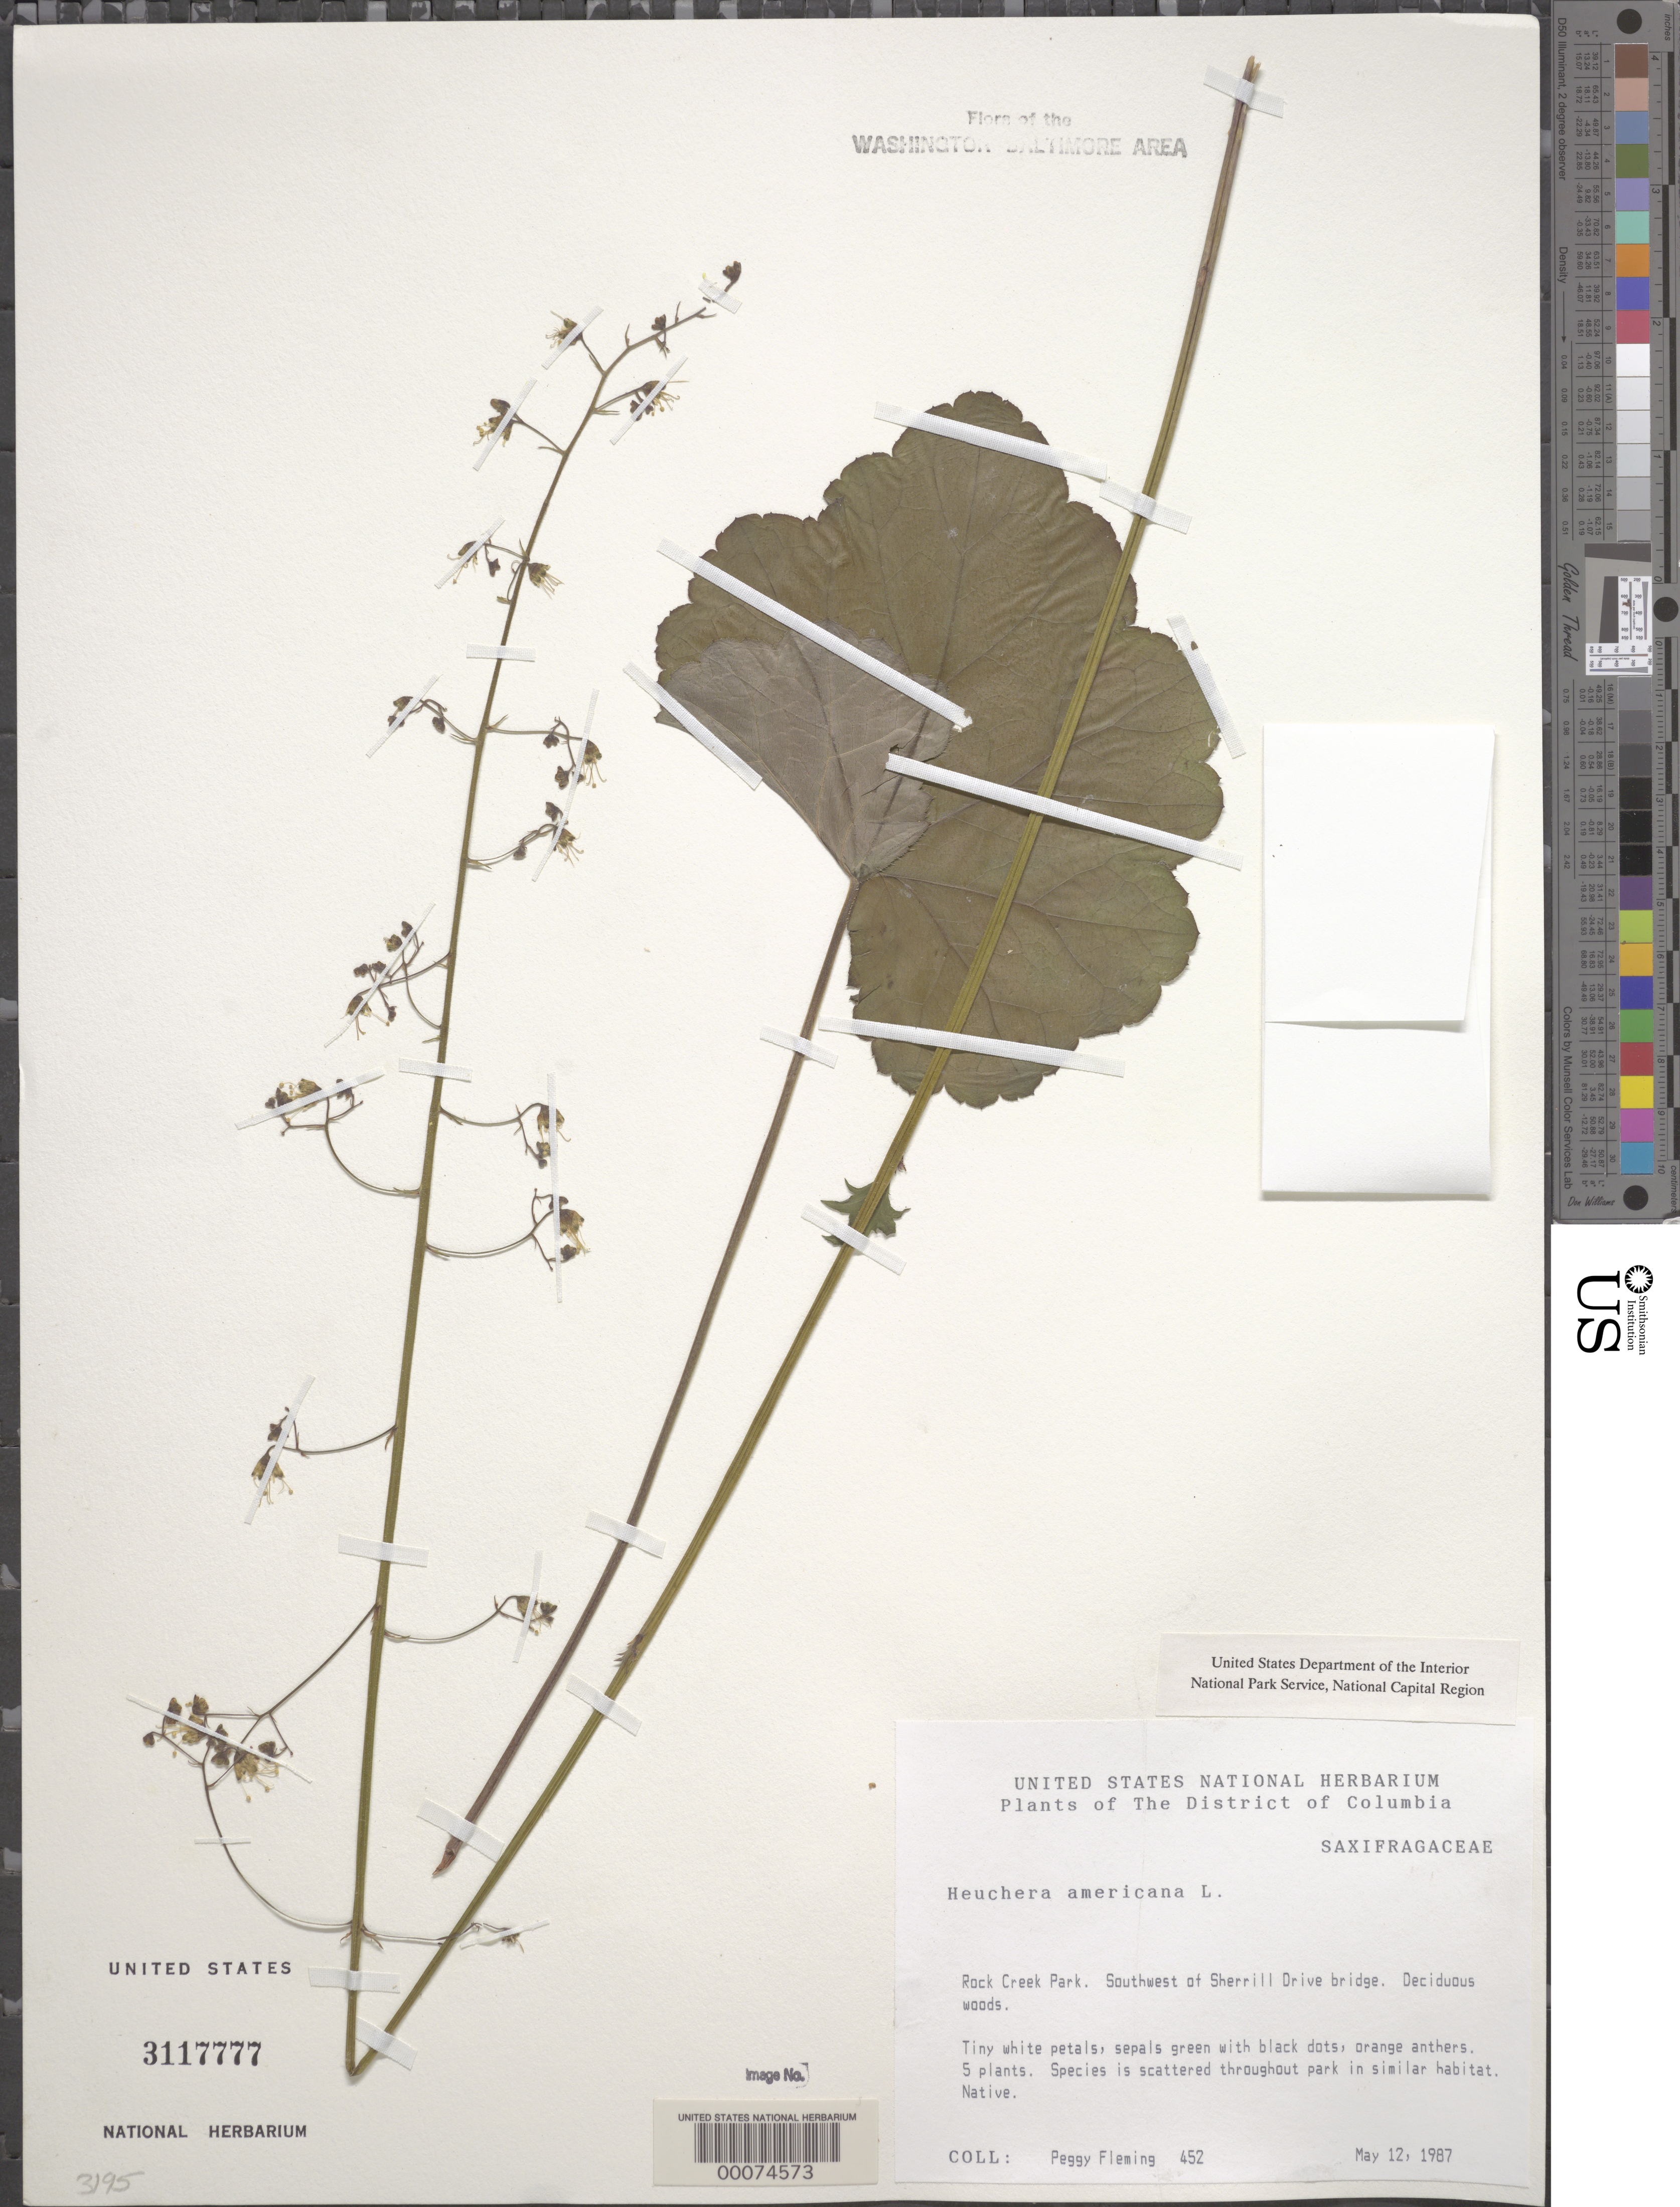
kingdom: Plantae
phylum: Tracheophyta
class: Magnoliopsida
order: Saxifragales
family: Saxifragaceae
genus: Heuchera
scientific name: Heuchera americana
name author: L.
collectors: P. Fleming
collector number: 452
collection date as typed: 12 May 1987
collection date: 1987-05-12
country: United States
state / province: District of Columbia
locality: Rock Creek Park. Southwest of Sherrill Drive Bridge. Rock Creek Park and Vicinity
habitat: Deciduous woods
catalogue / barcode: US 3117777